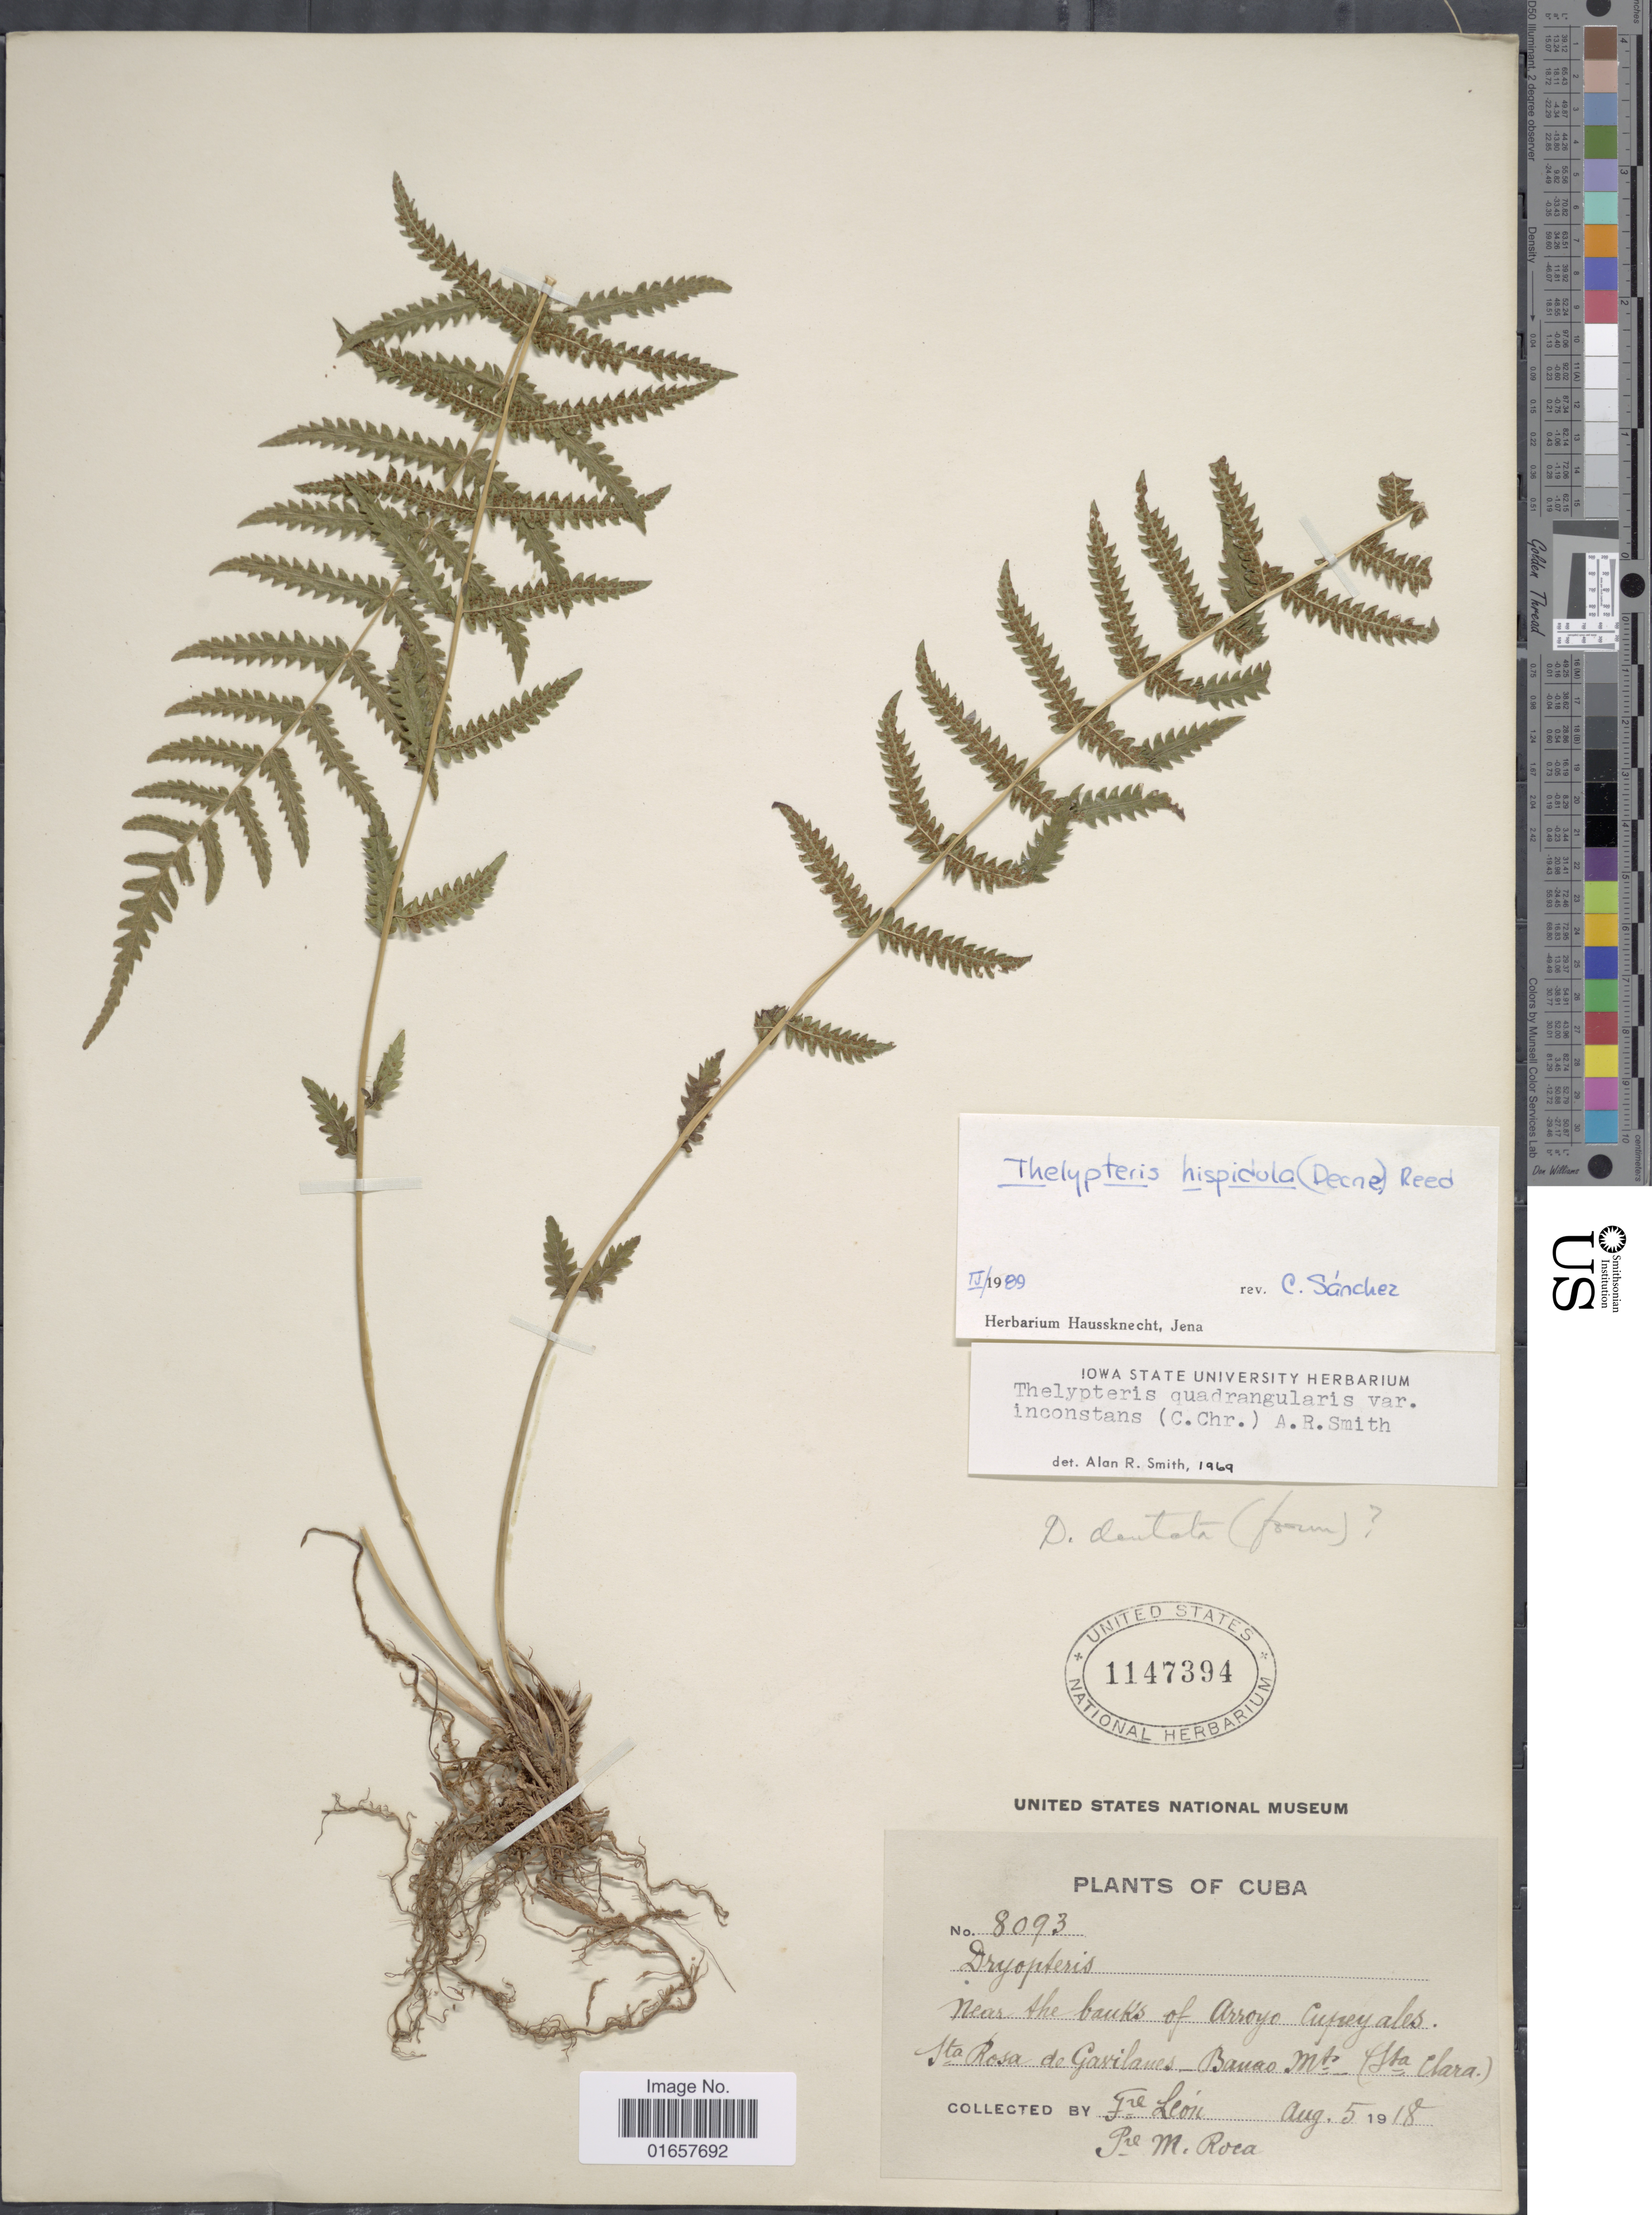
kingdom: Plantae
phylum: Tracheophyta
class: Polypodiopsida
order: Polypodiales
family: Thelypteridaceae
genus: Christella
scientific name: Christella hispidula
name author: (Decne.) Holttum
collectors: Bro. León & M. Roca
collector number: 8093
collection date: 1918-08-05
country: Cuba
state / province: Las Villas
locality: Cuba, near the banks of Arroyo Cupeyales. Sta. Rosa de Gavilanes-Banao Mts. (Sta. Clara).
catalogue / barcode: US 1147394